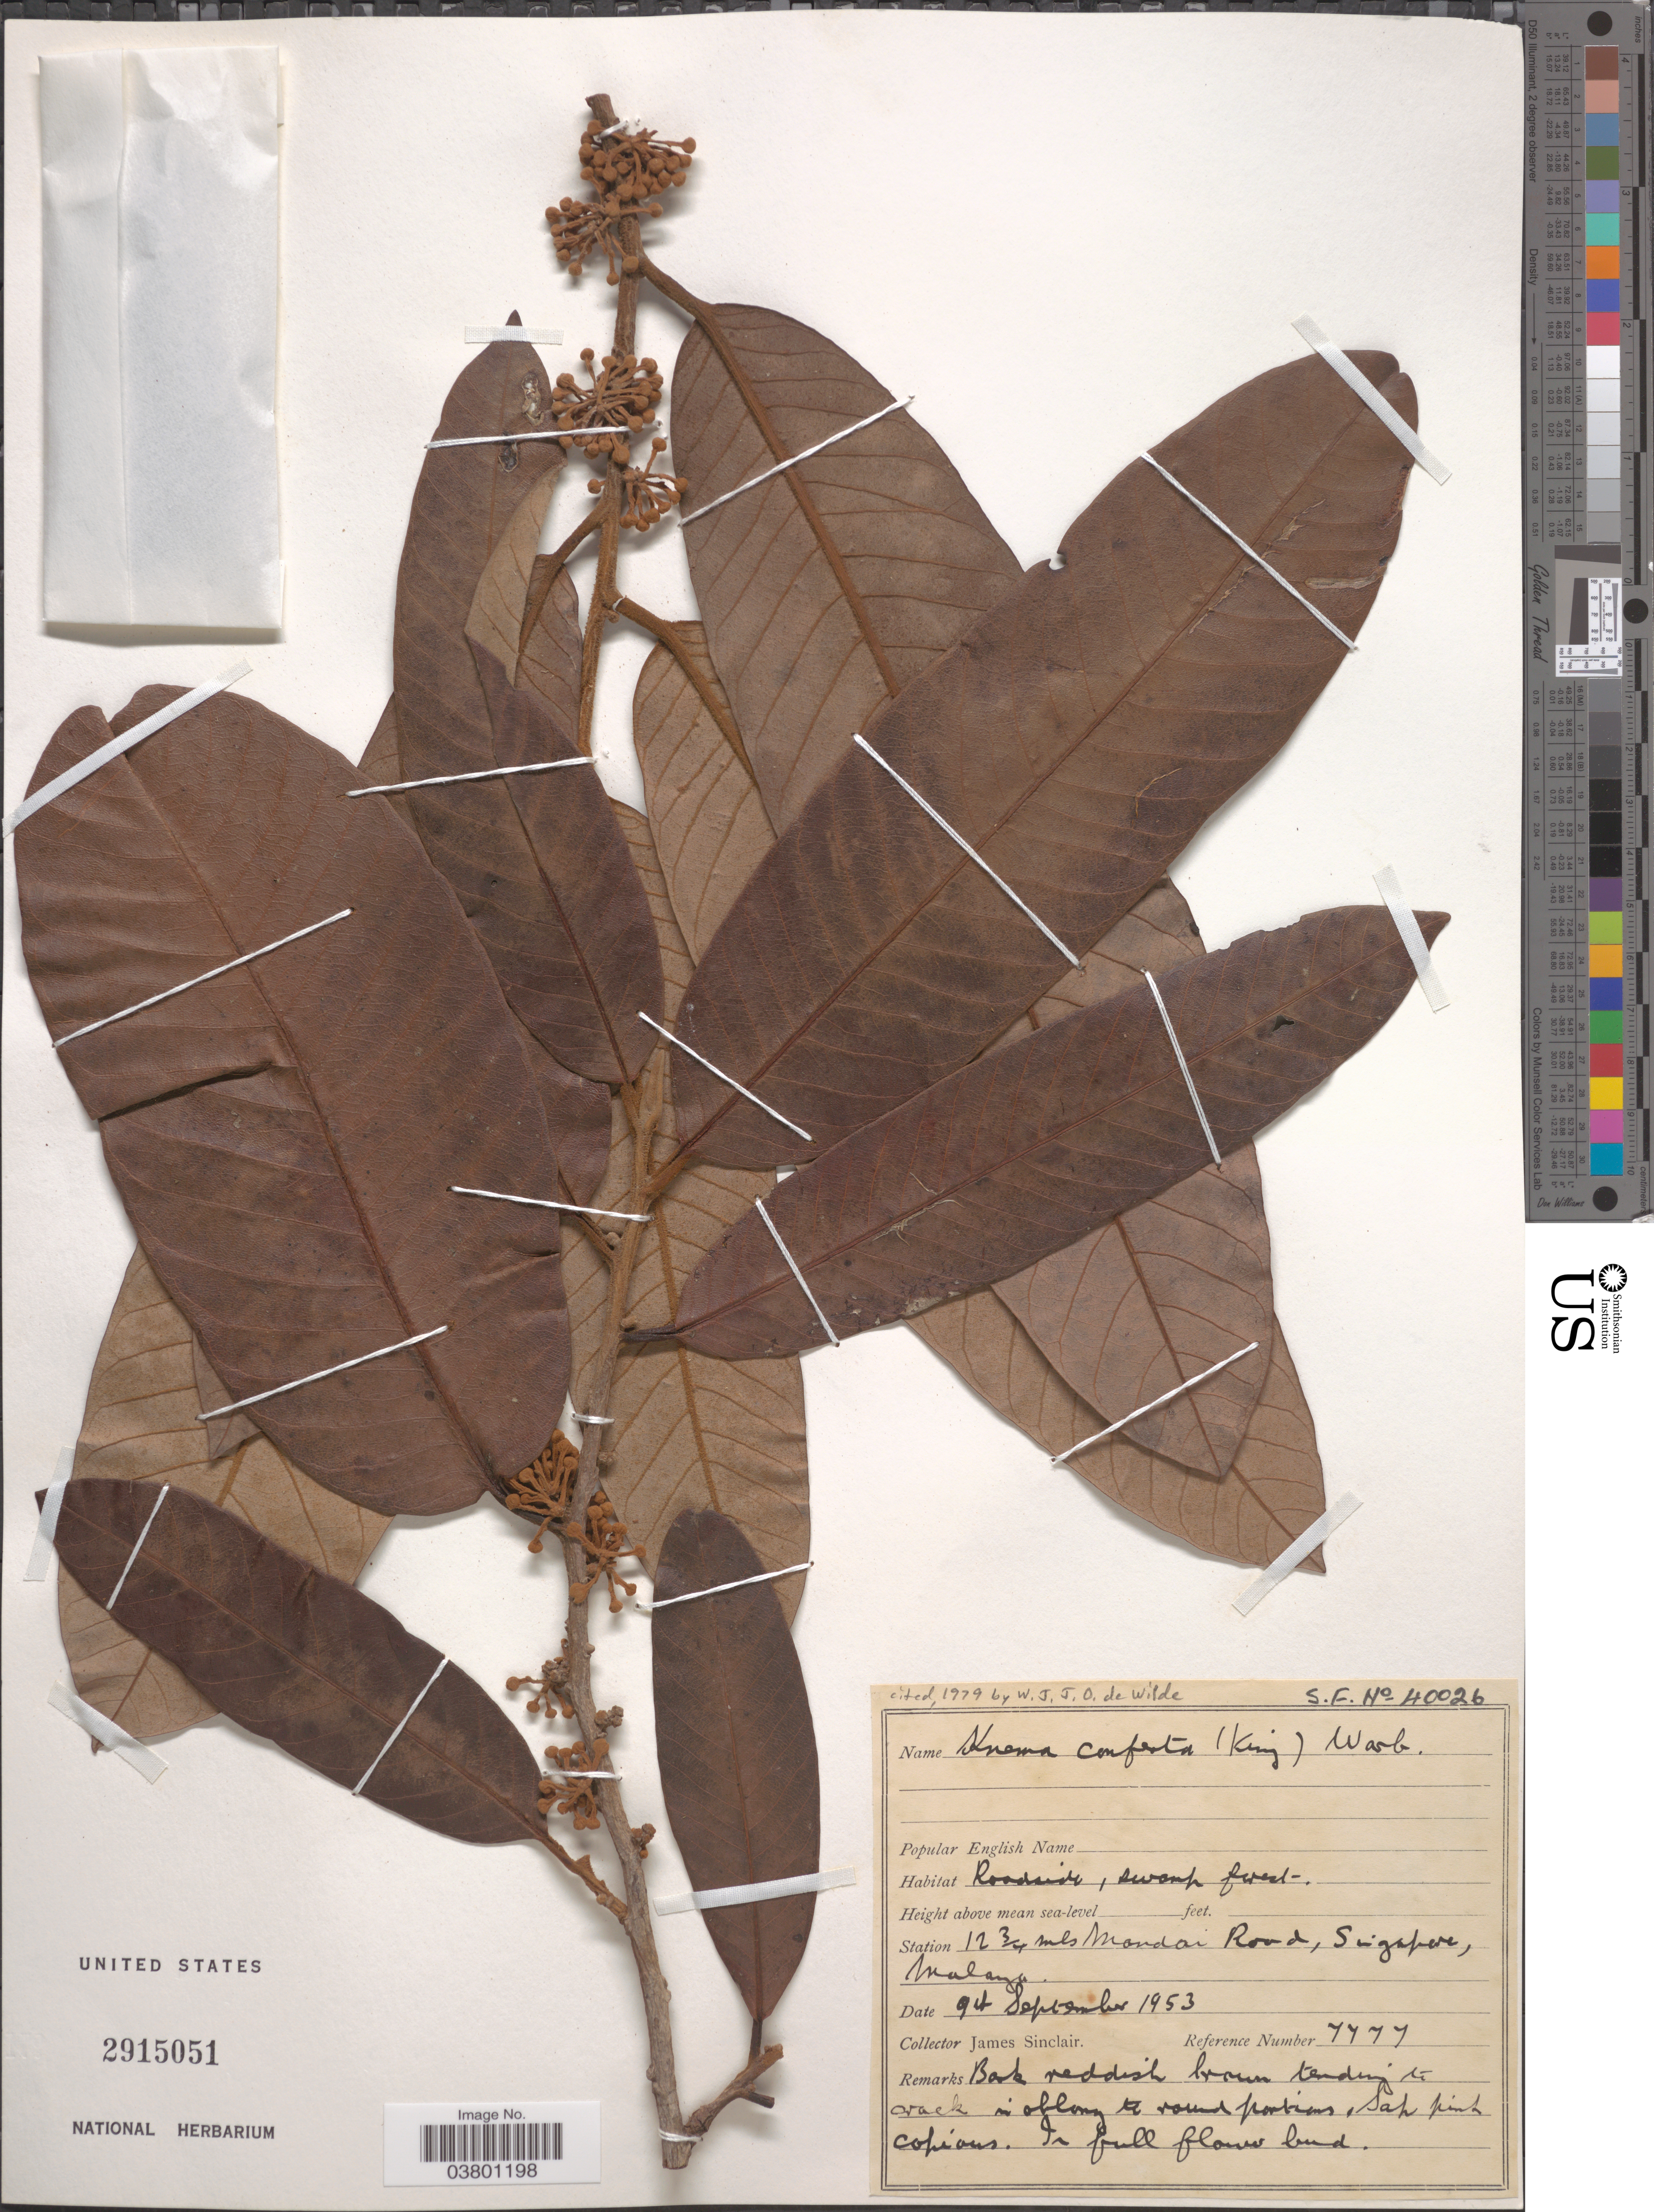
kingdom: Plantae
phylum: Tracheophyta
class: Magnoliopsida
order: Magnoliales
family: Myristicaceae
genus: Knema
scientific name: Knema conferta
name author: (King) Warb.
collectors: J. Sinclair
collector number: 7777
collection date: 1953-09-09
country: Singapore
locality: Station 12 ¾ mls Mandai Road, Malaya.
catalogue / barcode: US 2915051